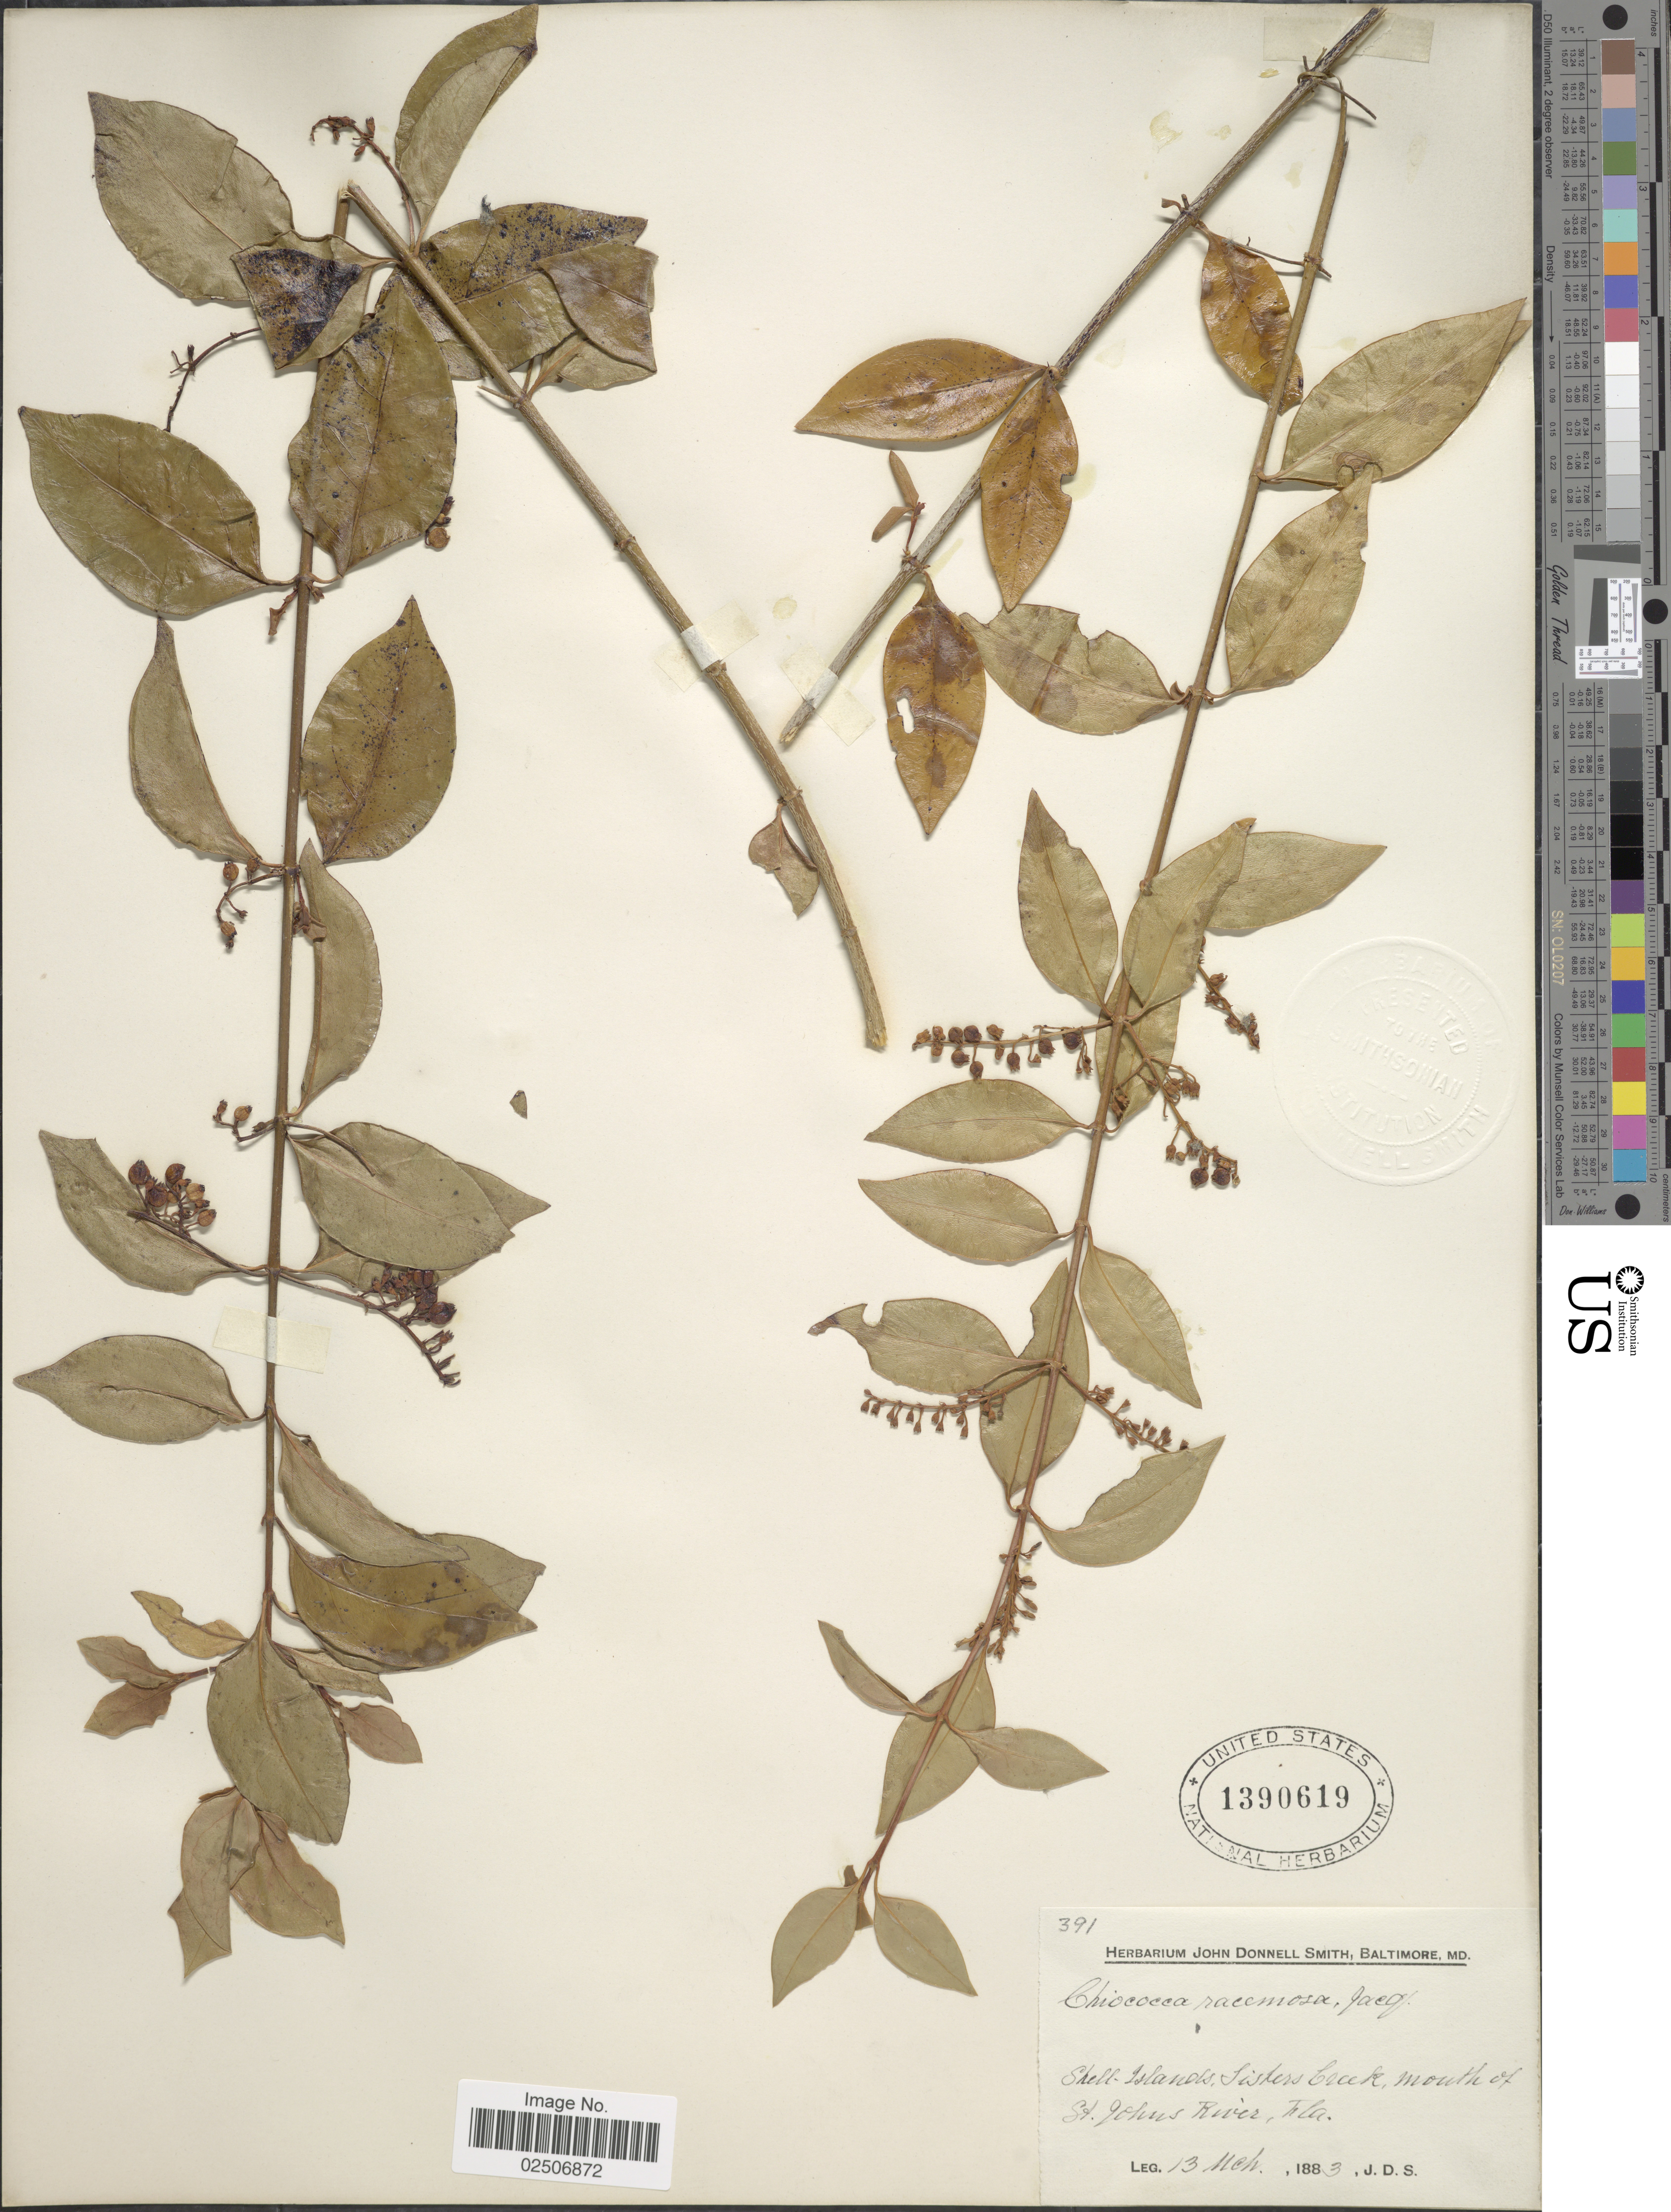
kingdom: Plantae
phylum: Tracheophyta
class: Magnoliopsida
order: Gentianales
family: Rubiaceae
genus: Chiococca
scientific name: Chiococca alba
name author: (L.) Hitchc.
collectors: J. Donnell Smith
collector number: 391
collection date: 1883-03-13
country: United States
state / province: Florida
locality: Shell-Islands, Sisters Creek, mouth of St. Johns River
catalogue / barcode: US 1390619